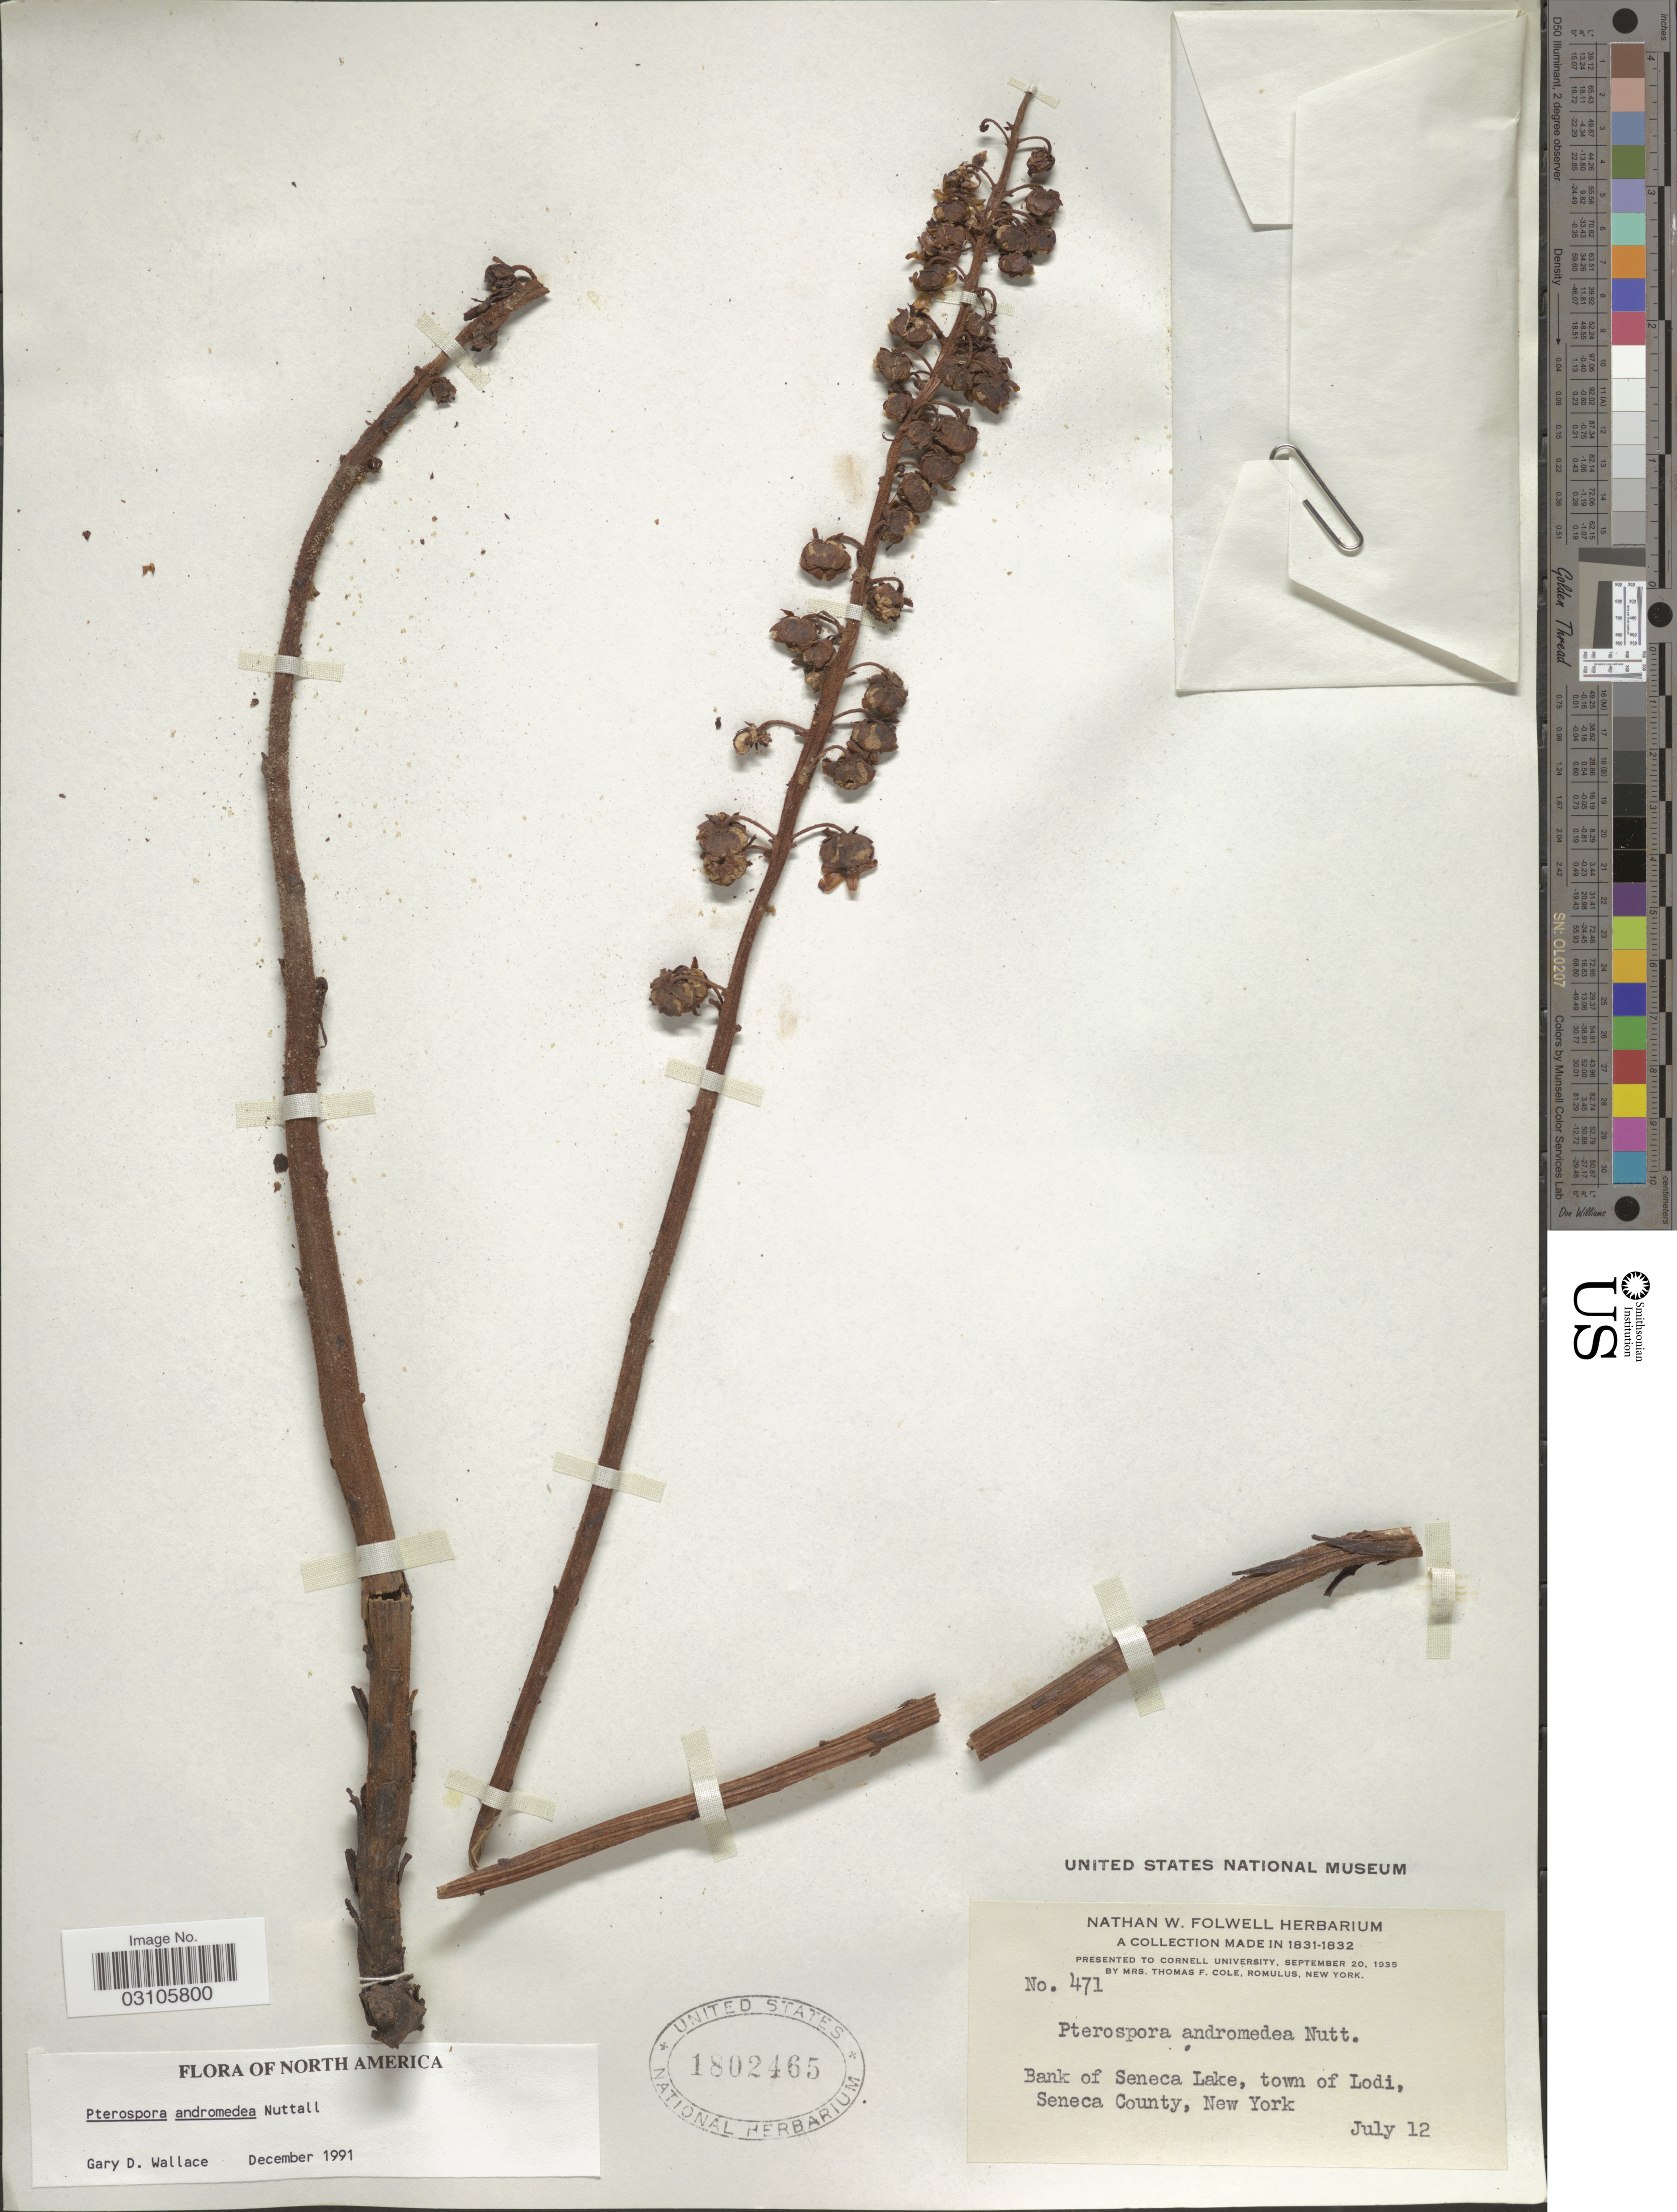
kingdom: Plantae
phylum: Tracheophyta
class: Magnoliopsida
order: Ericales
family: Ericaceae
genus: Pterospora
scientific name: Pterospora andromedea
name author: Nutt.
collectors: ex herb. Nathan W. Folwell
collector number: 471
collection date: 1831-07-12/1832-07-12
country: United States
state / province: New York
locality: Bank of Seneca Lake, town of Lodi, Seneca County.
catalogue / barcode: US 1802465